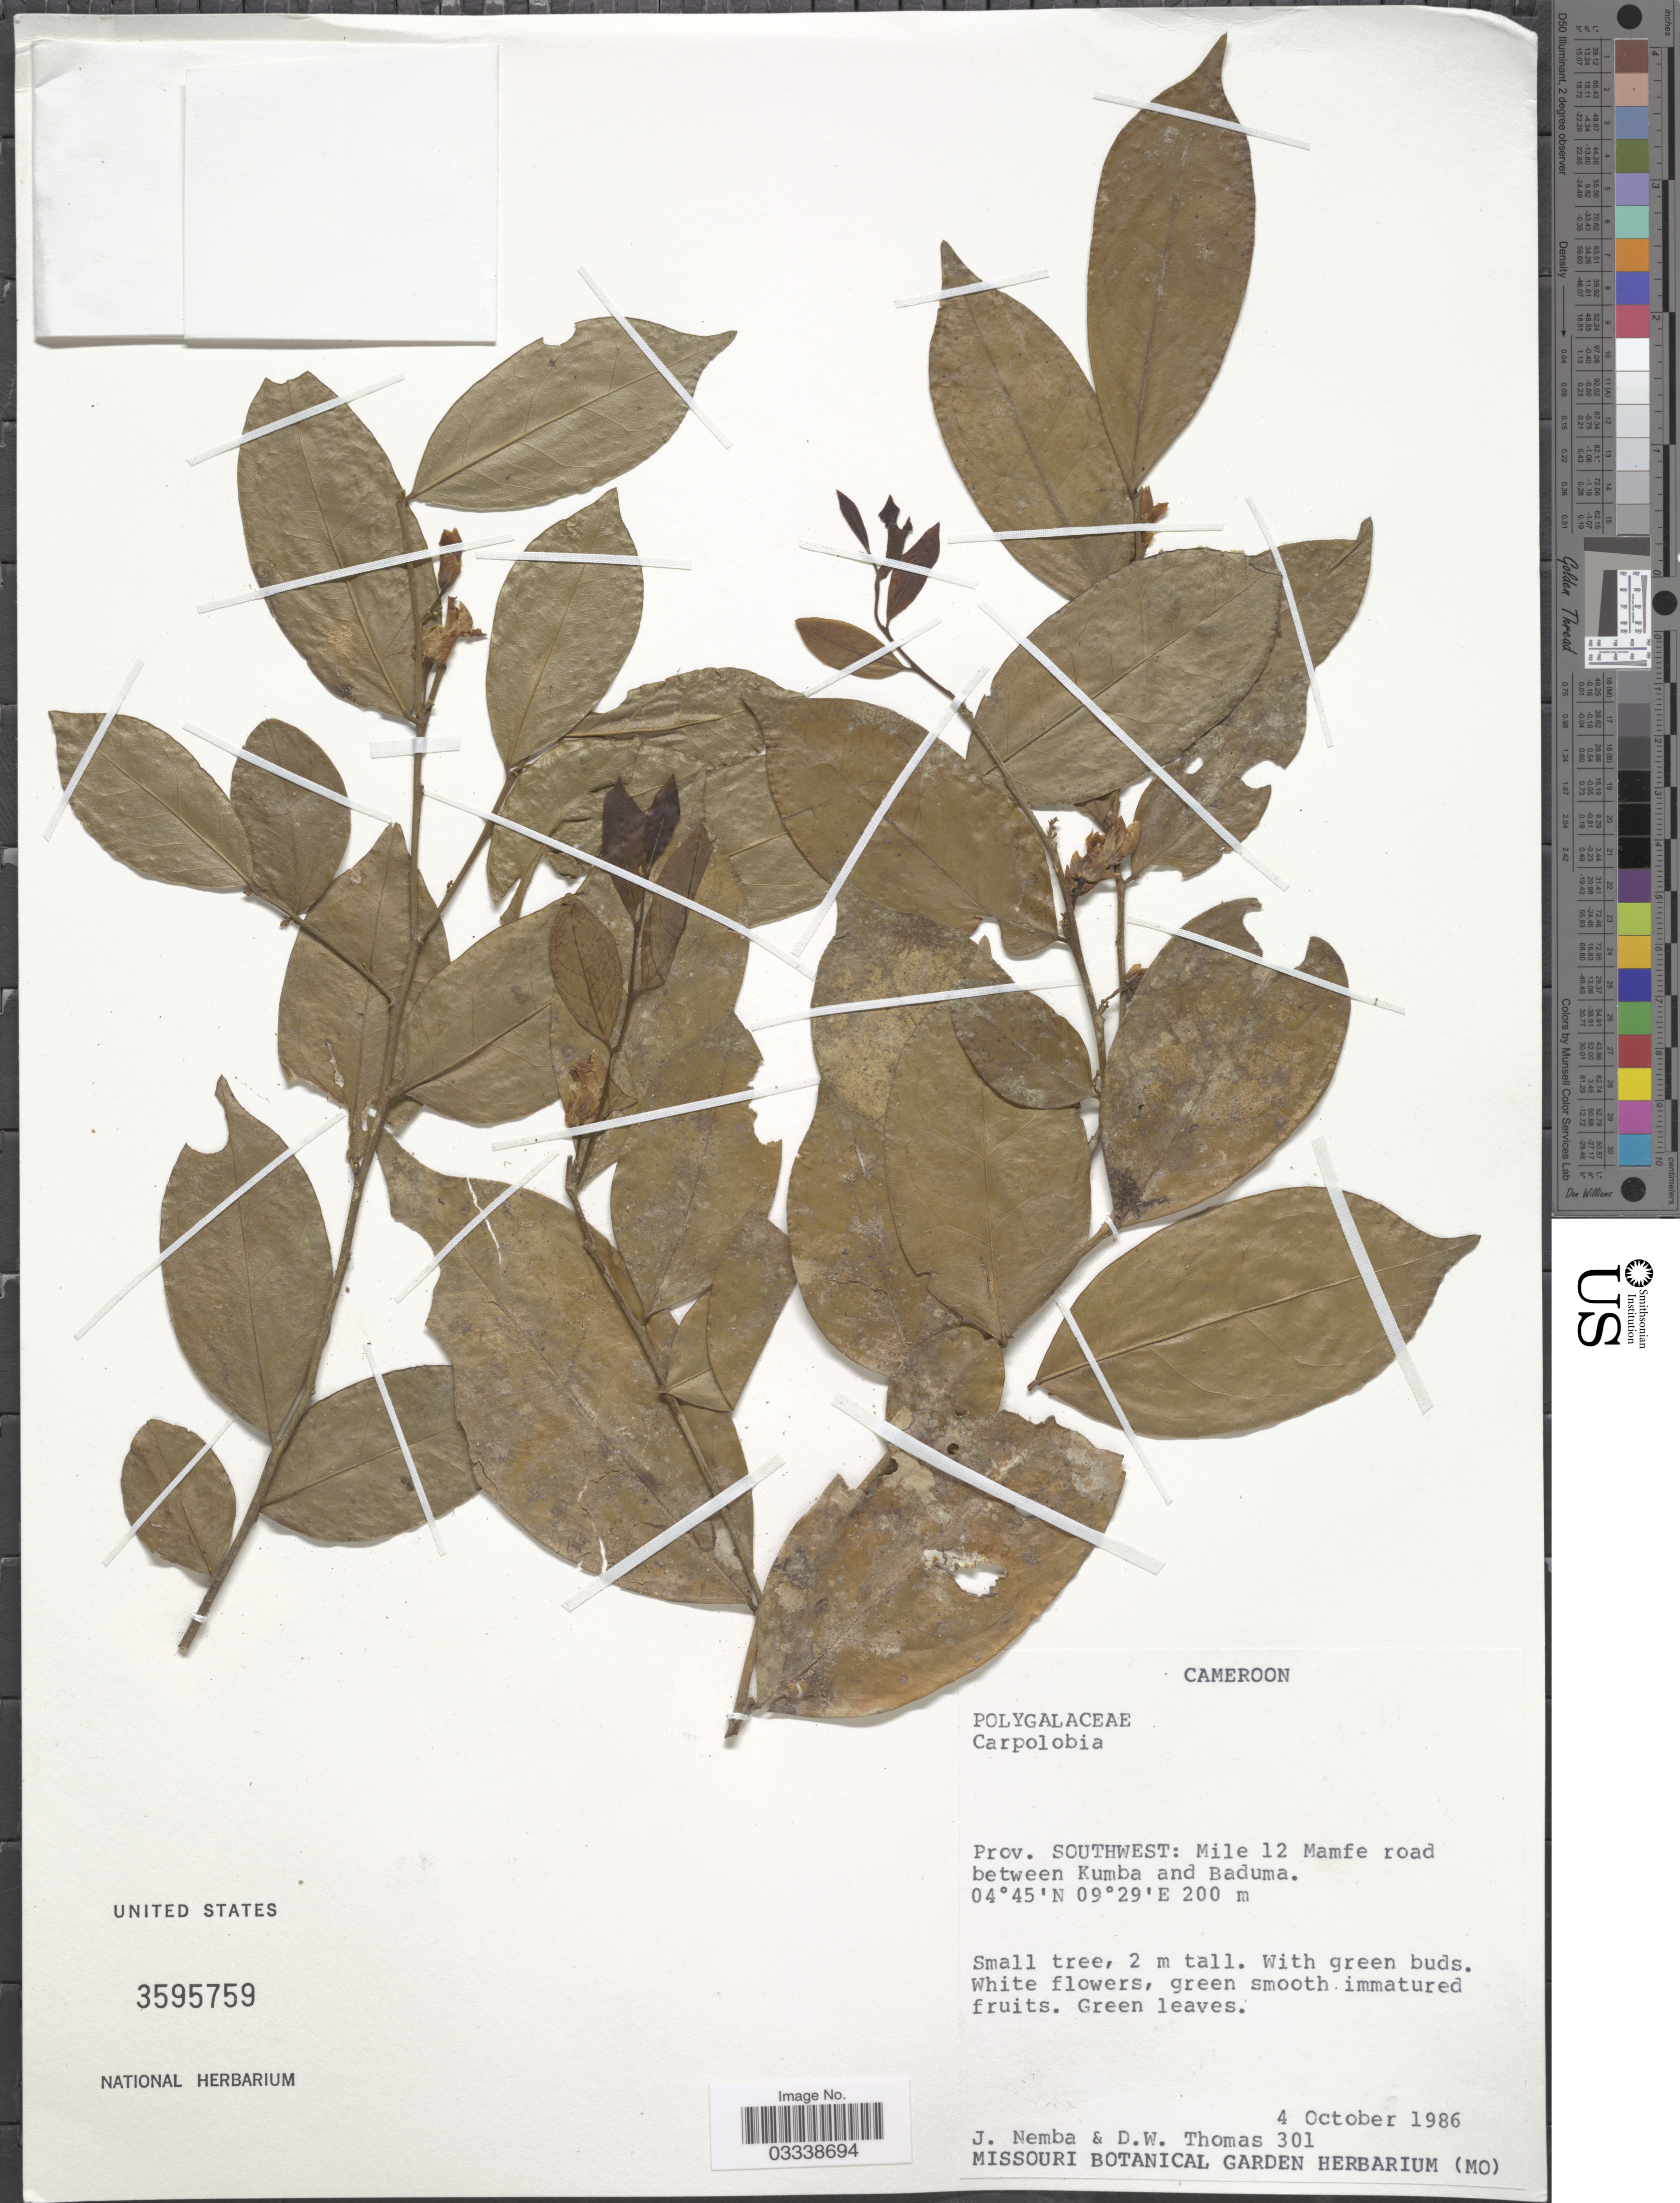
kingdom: Plantae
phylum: Tracheophyta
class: Magnoliopsida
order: Fabales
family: Polygalaceae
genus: Carpolobia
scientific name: Carpolobia sp.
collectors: J. Nemba & D. W. Thomas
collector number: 301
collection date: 1986-10-04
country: Cameroon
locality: Prov. Southwest: Mile 12 Mamfe road between Kumba and Baduma.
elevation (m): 200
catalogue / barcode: US 3595759